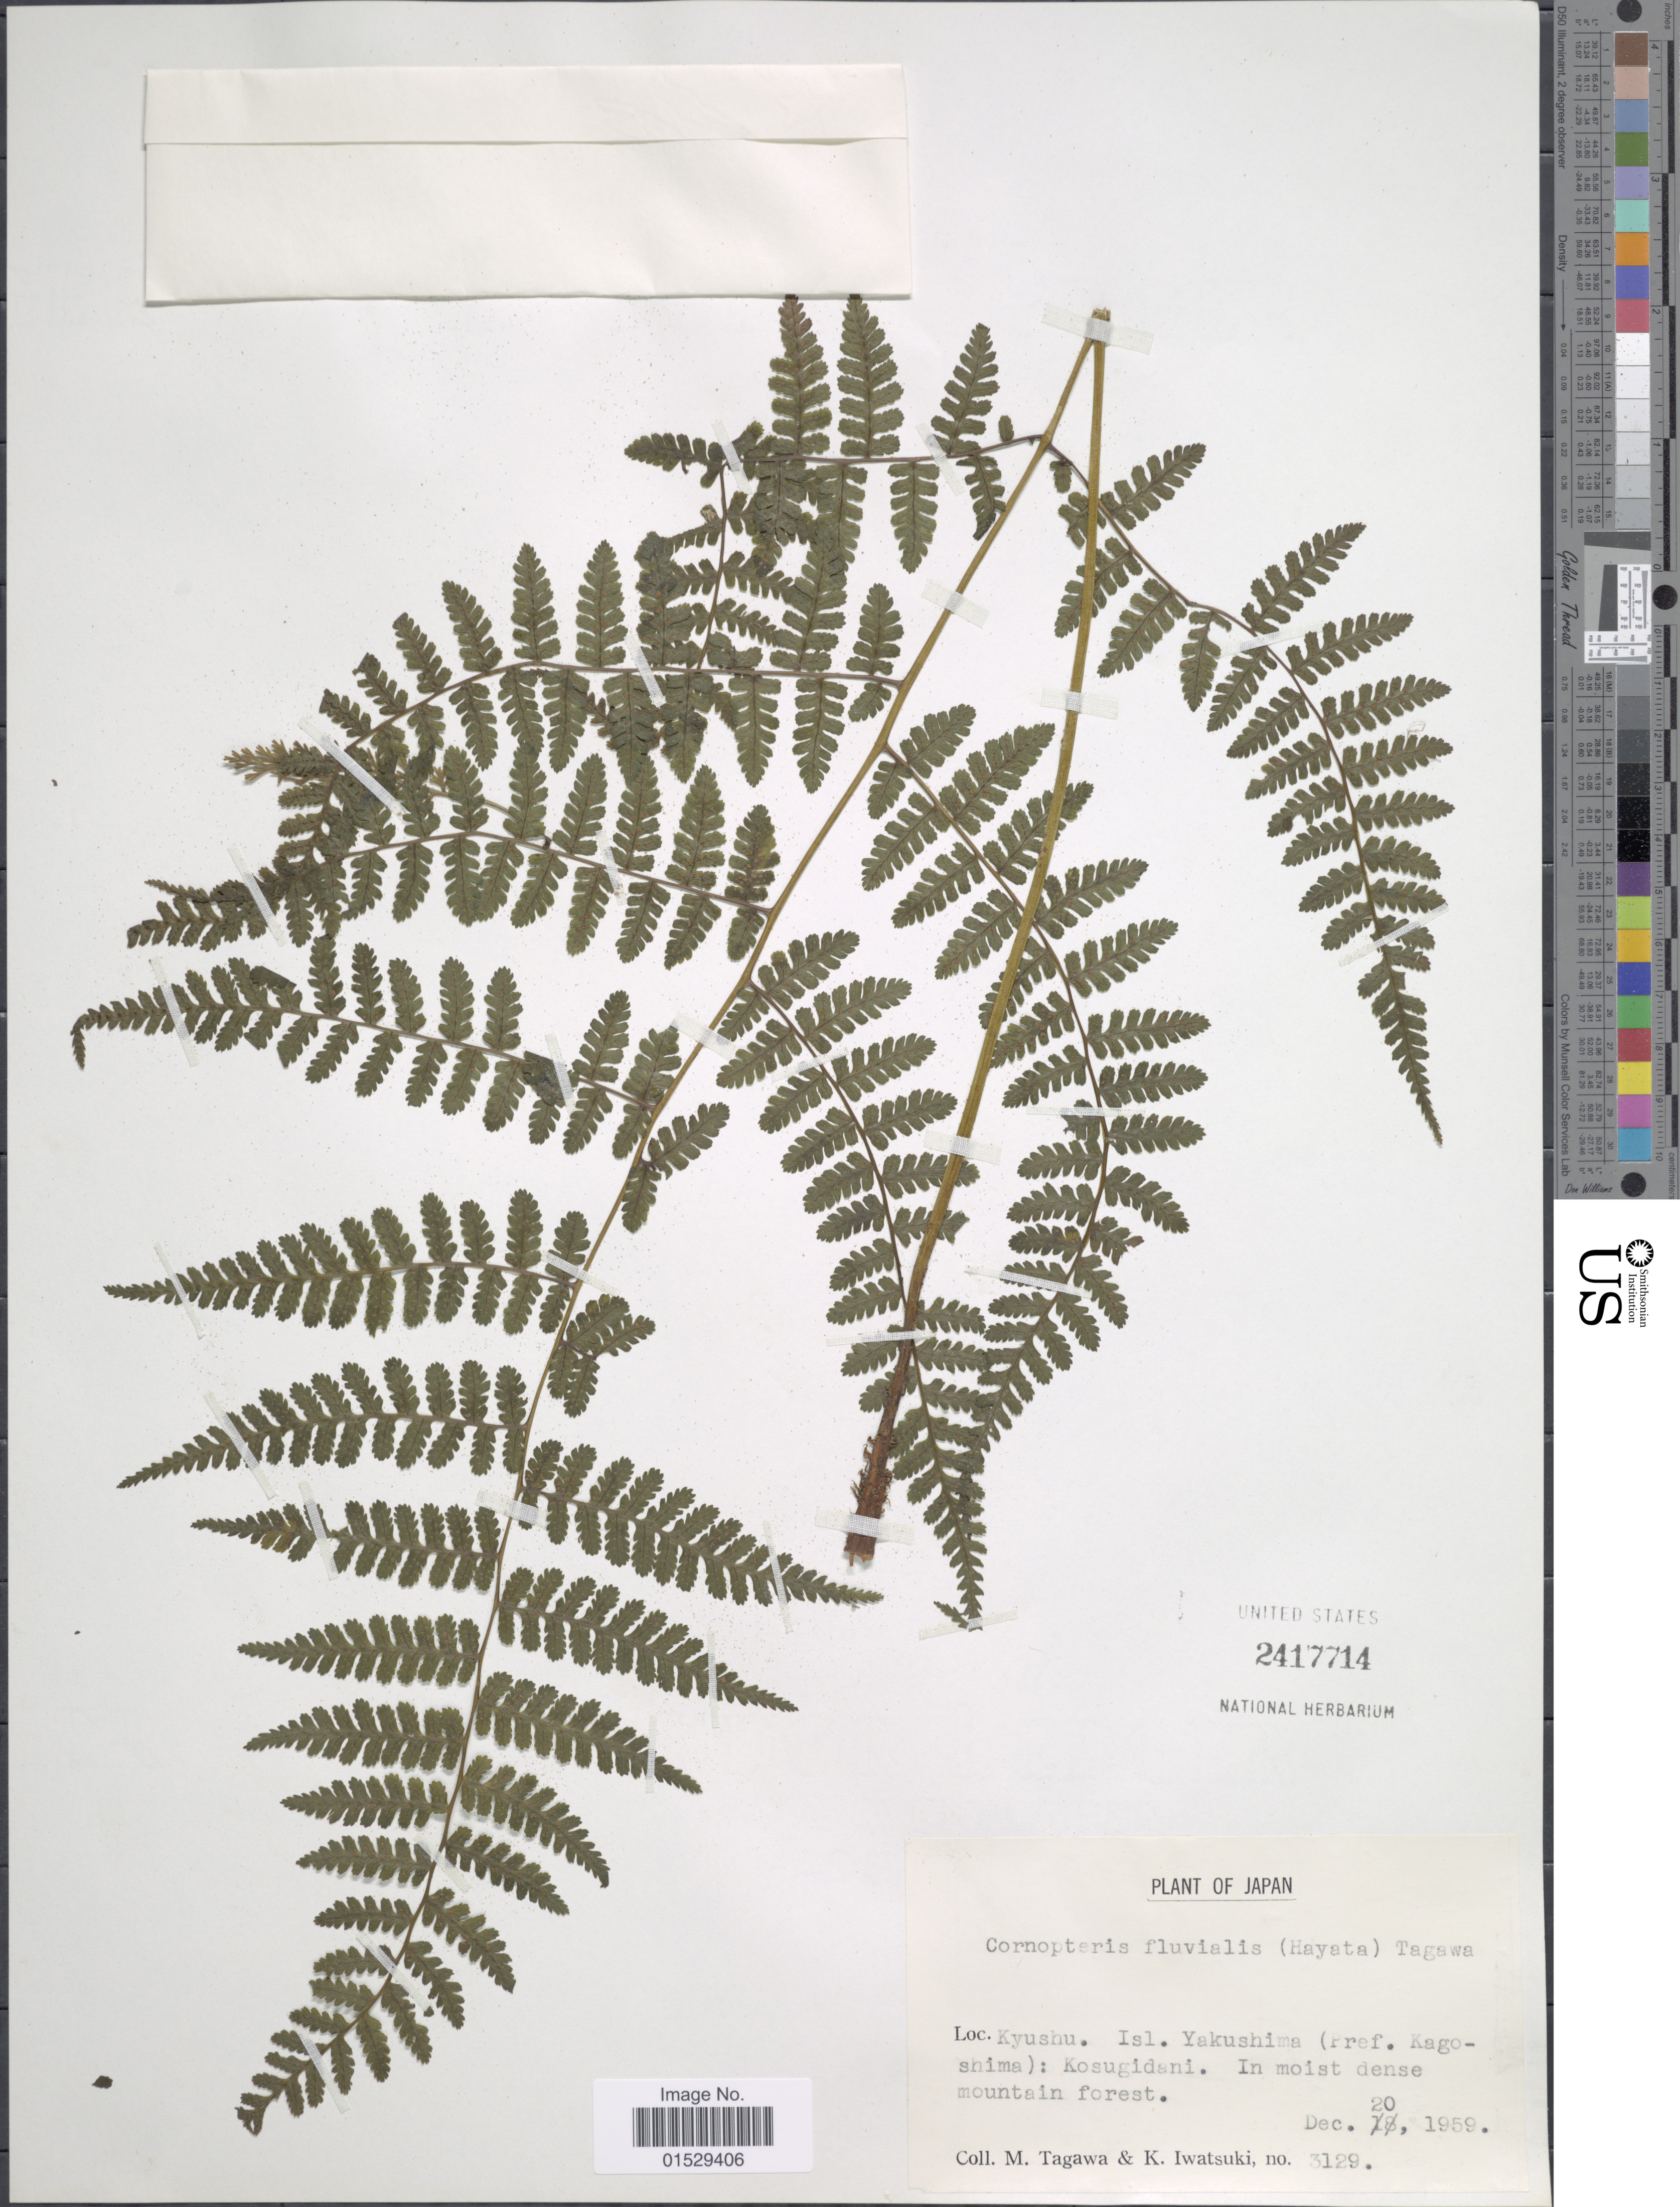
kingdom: Plantae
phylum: Tracheophyta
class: Polypodiopsida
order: Polypodiales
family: Athyriaceae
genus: Cornopteris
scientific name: Cornopteris banajaoensis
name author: (C. Chr.) K. Iwats. & M.G. Price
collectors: M. Tagawa & K. Iwatsuki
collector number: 3129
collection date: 1959-12-20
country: Japan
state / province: Kagosima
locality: Kyushu. Isl. Yakushima (Pref. Kagoshima): Kosugidani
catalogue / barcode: US 2417714